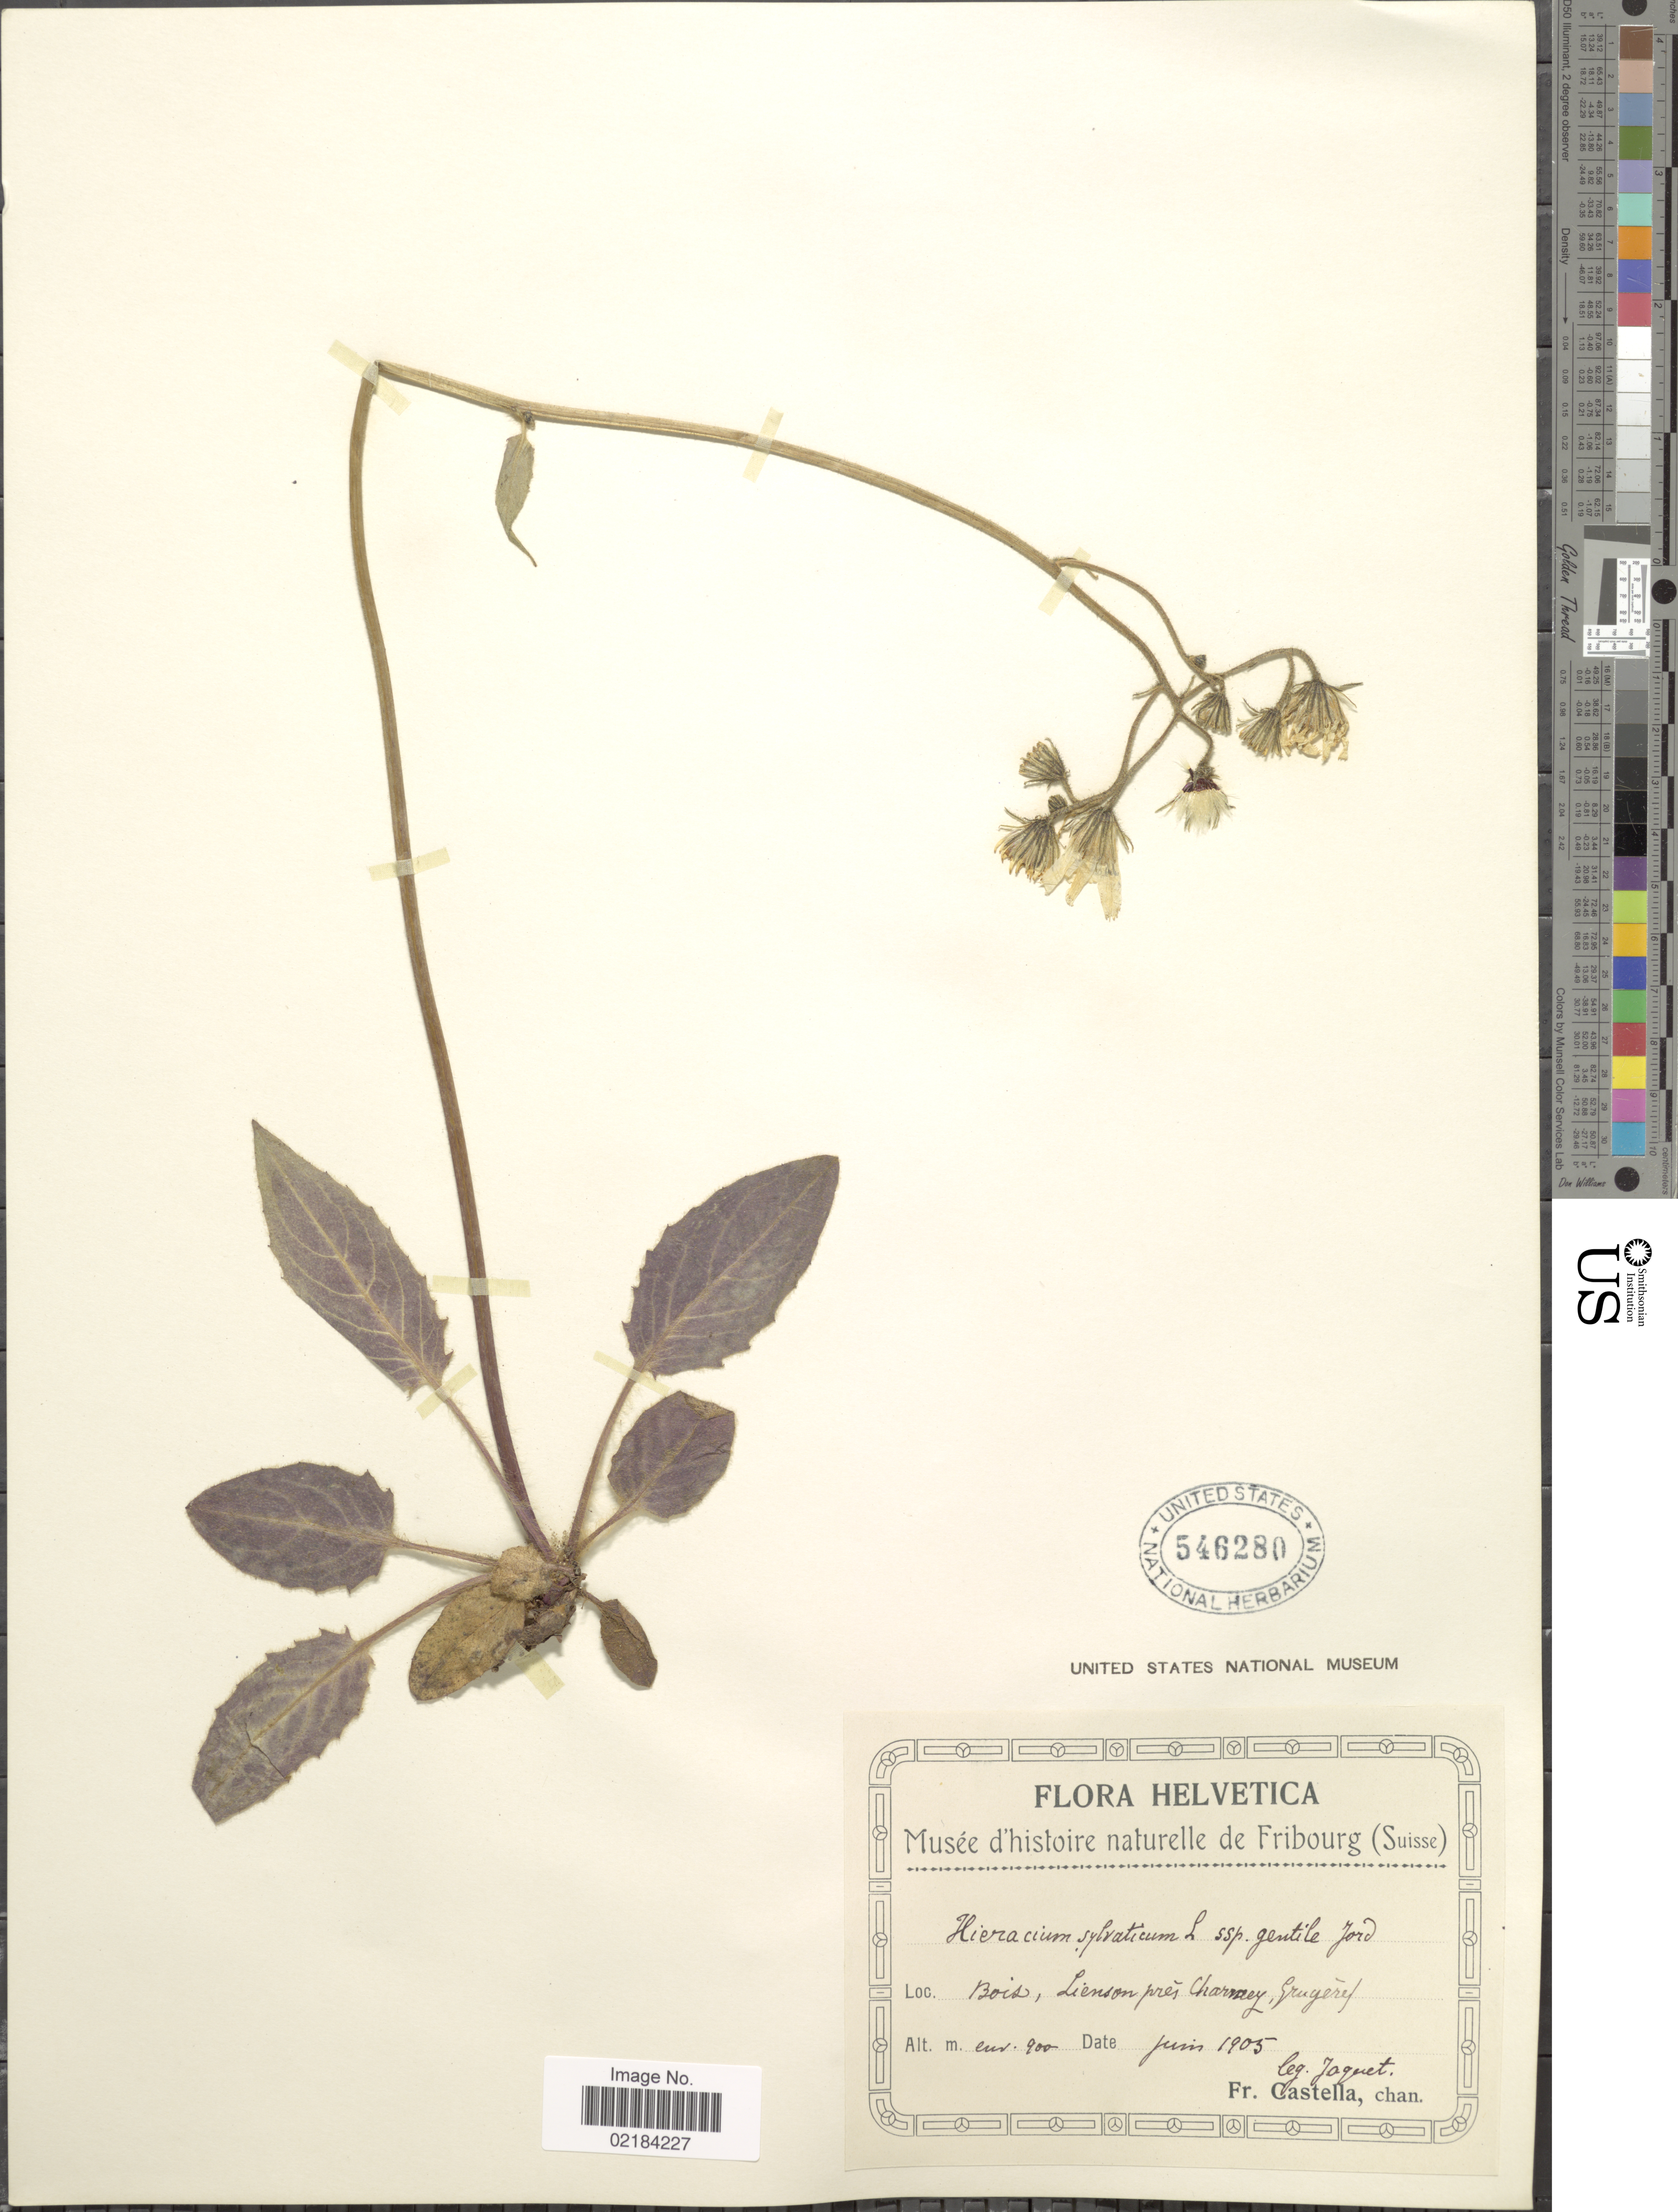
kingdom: Plantae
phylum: Tracheophyta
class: Magnoliopsida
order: Asterales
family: Asteraceae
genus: Hieracium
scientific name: Hieracium sylvaticum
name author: (L.) Gouan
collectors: Fr. Castella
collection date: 1905-06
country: Switzerland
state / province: Fribourg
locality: Helvetica, Bois , Lienson pres Charmey, Gruyère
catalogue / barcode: US 546280